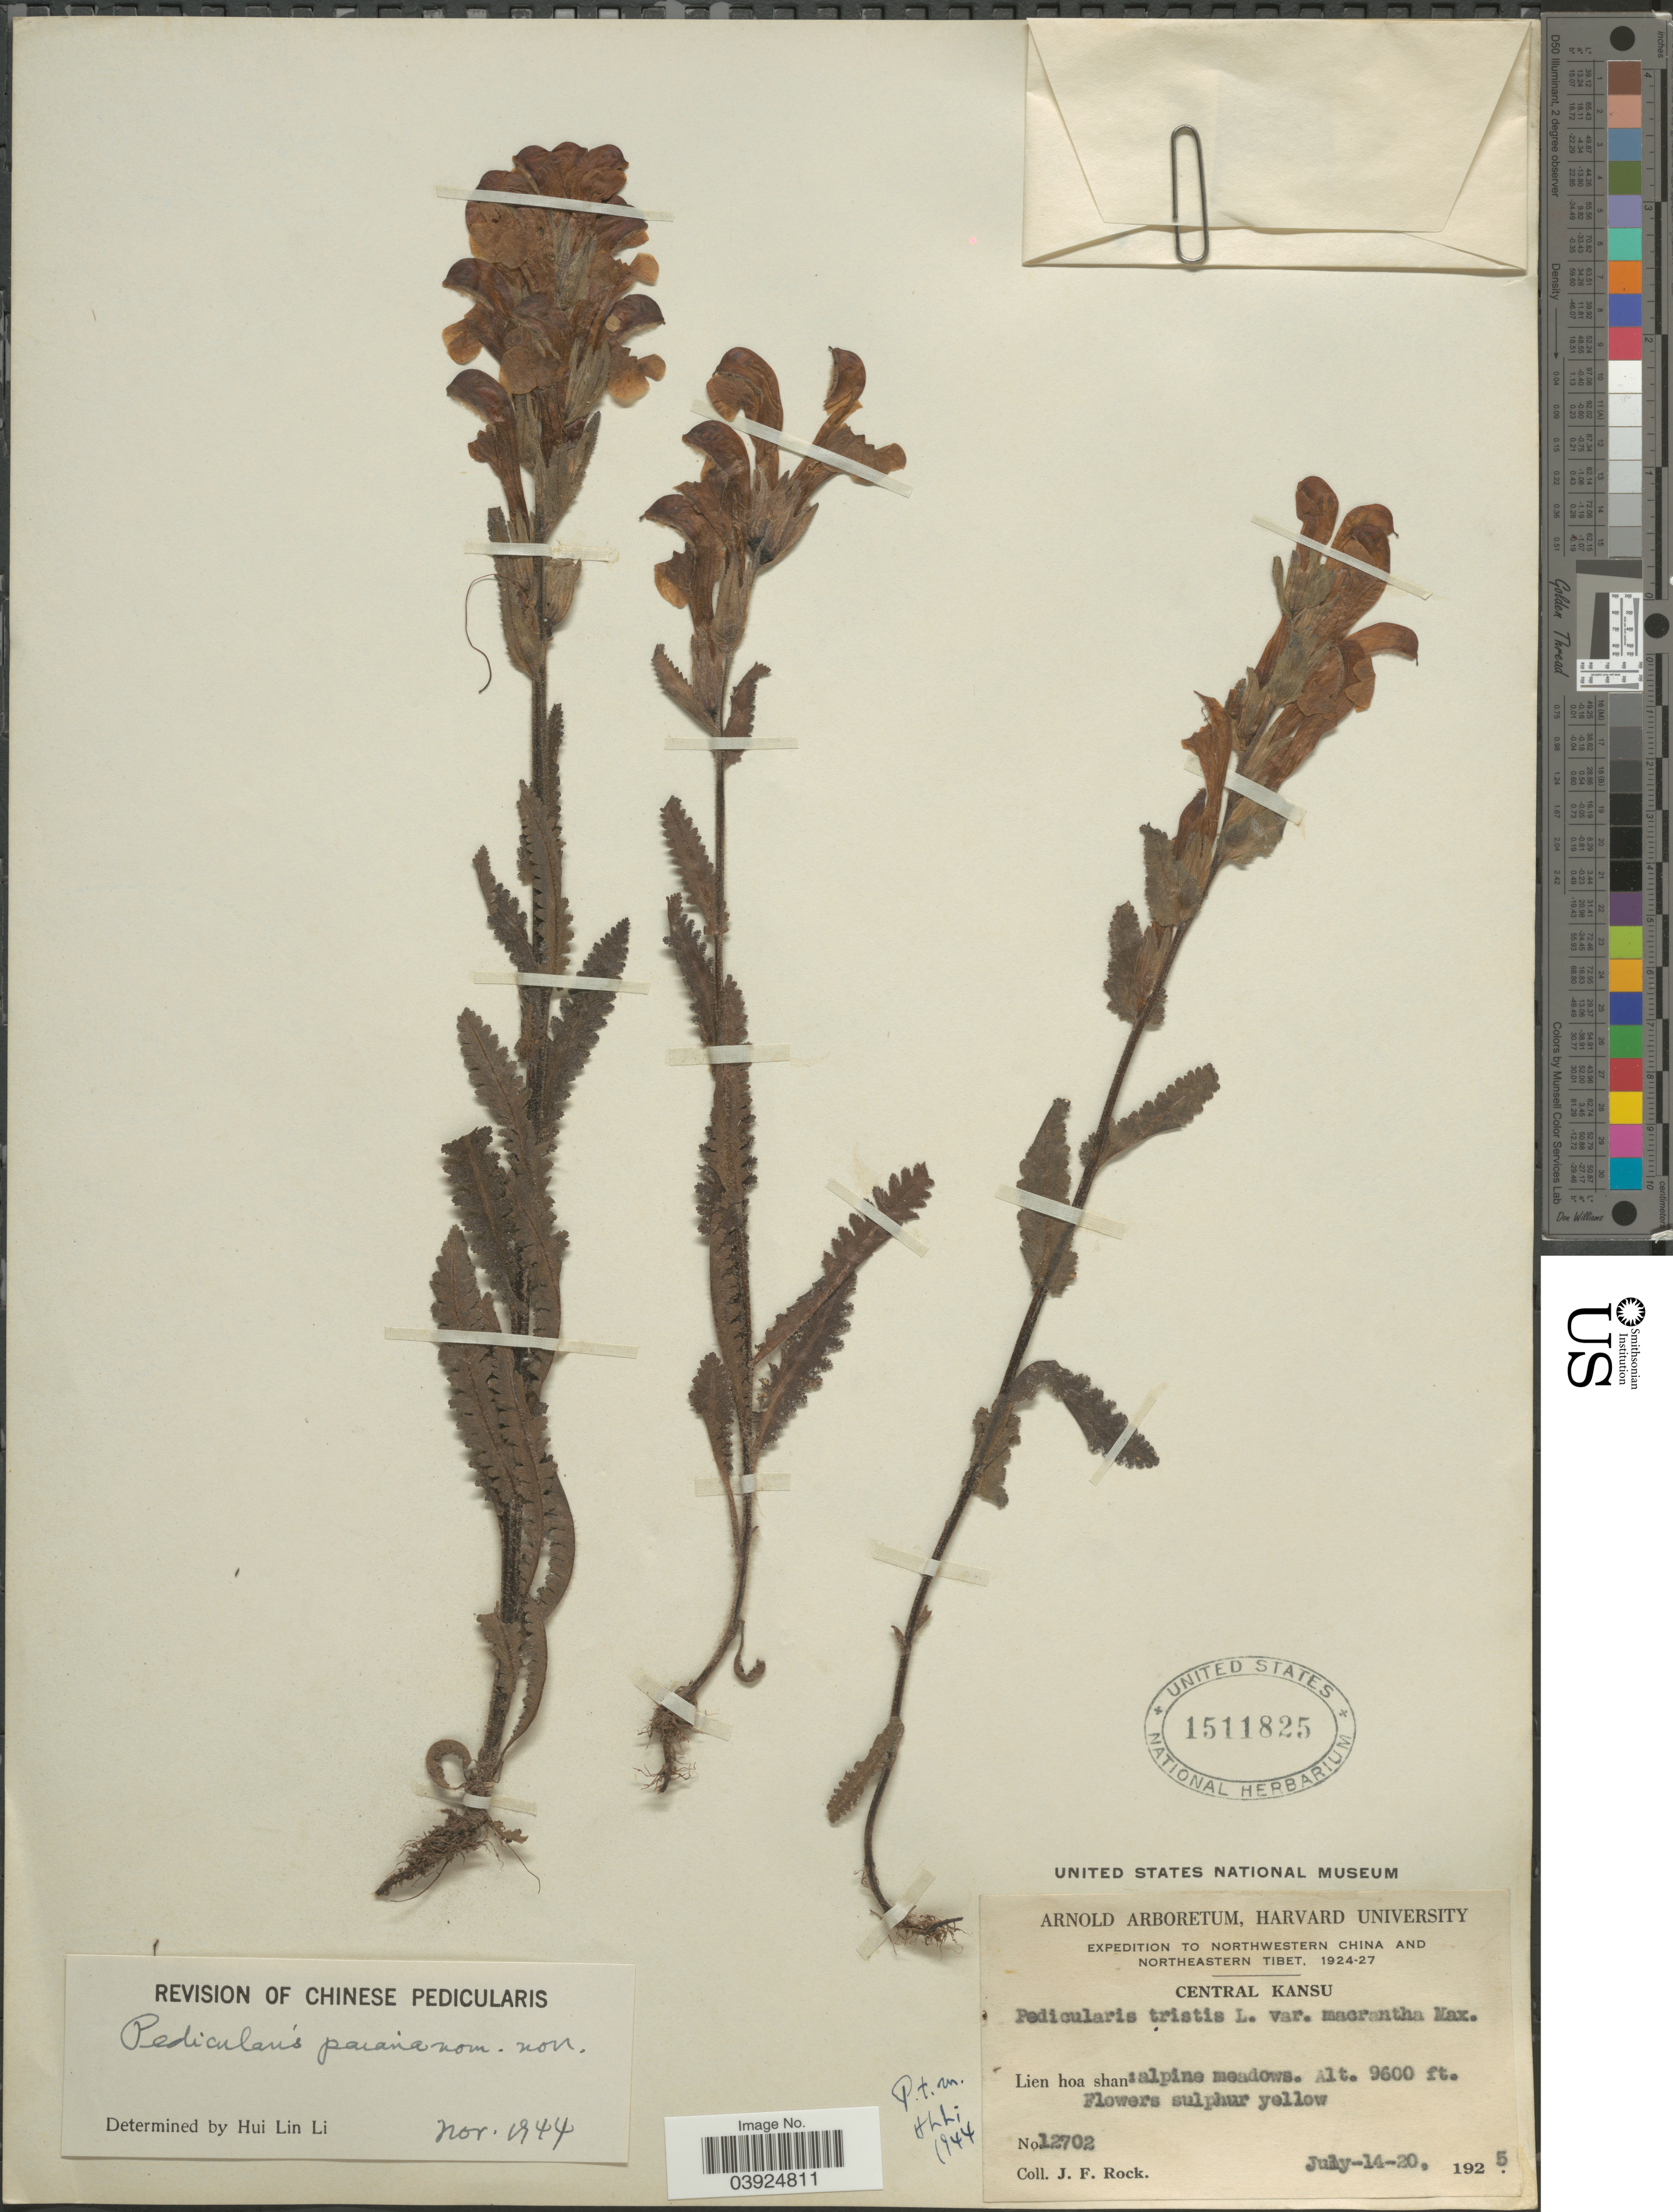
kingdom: Plantae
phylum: Tracheophyta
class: Magnoliopsida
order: Lamiales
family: Orobanchaceae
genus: Pedicularis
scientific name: Pedicularis paiana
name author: H.L. Li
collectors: J. Rock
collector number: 12702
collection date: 1925-07-14/1925-07-20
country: China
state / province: Gansu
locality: Northwestern China. Central Kansu. Lien hoa shan.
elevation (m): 2926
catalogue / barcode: US 1511825